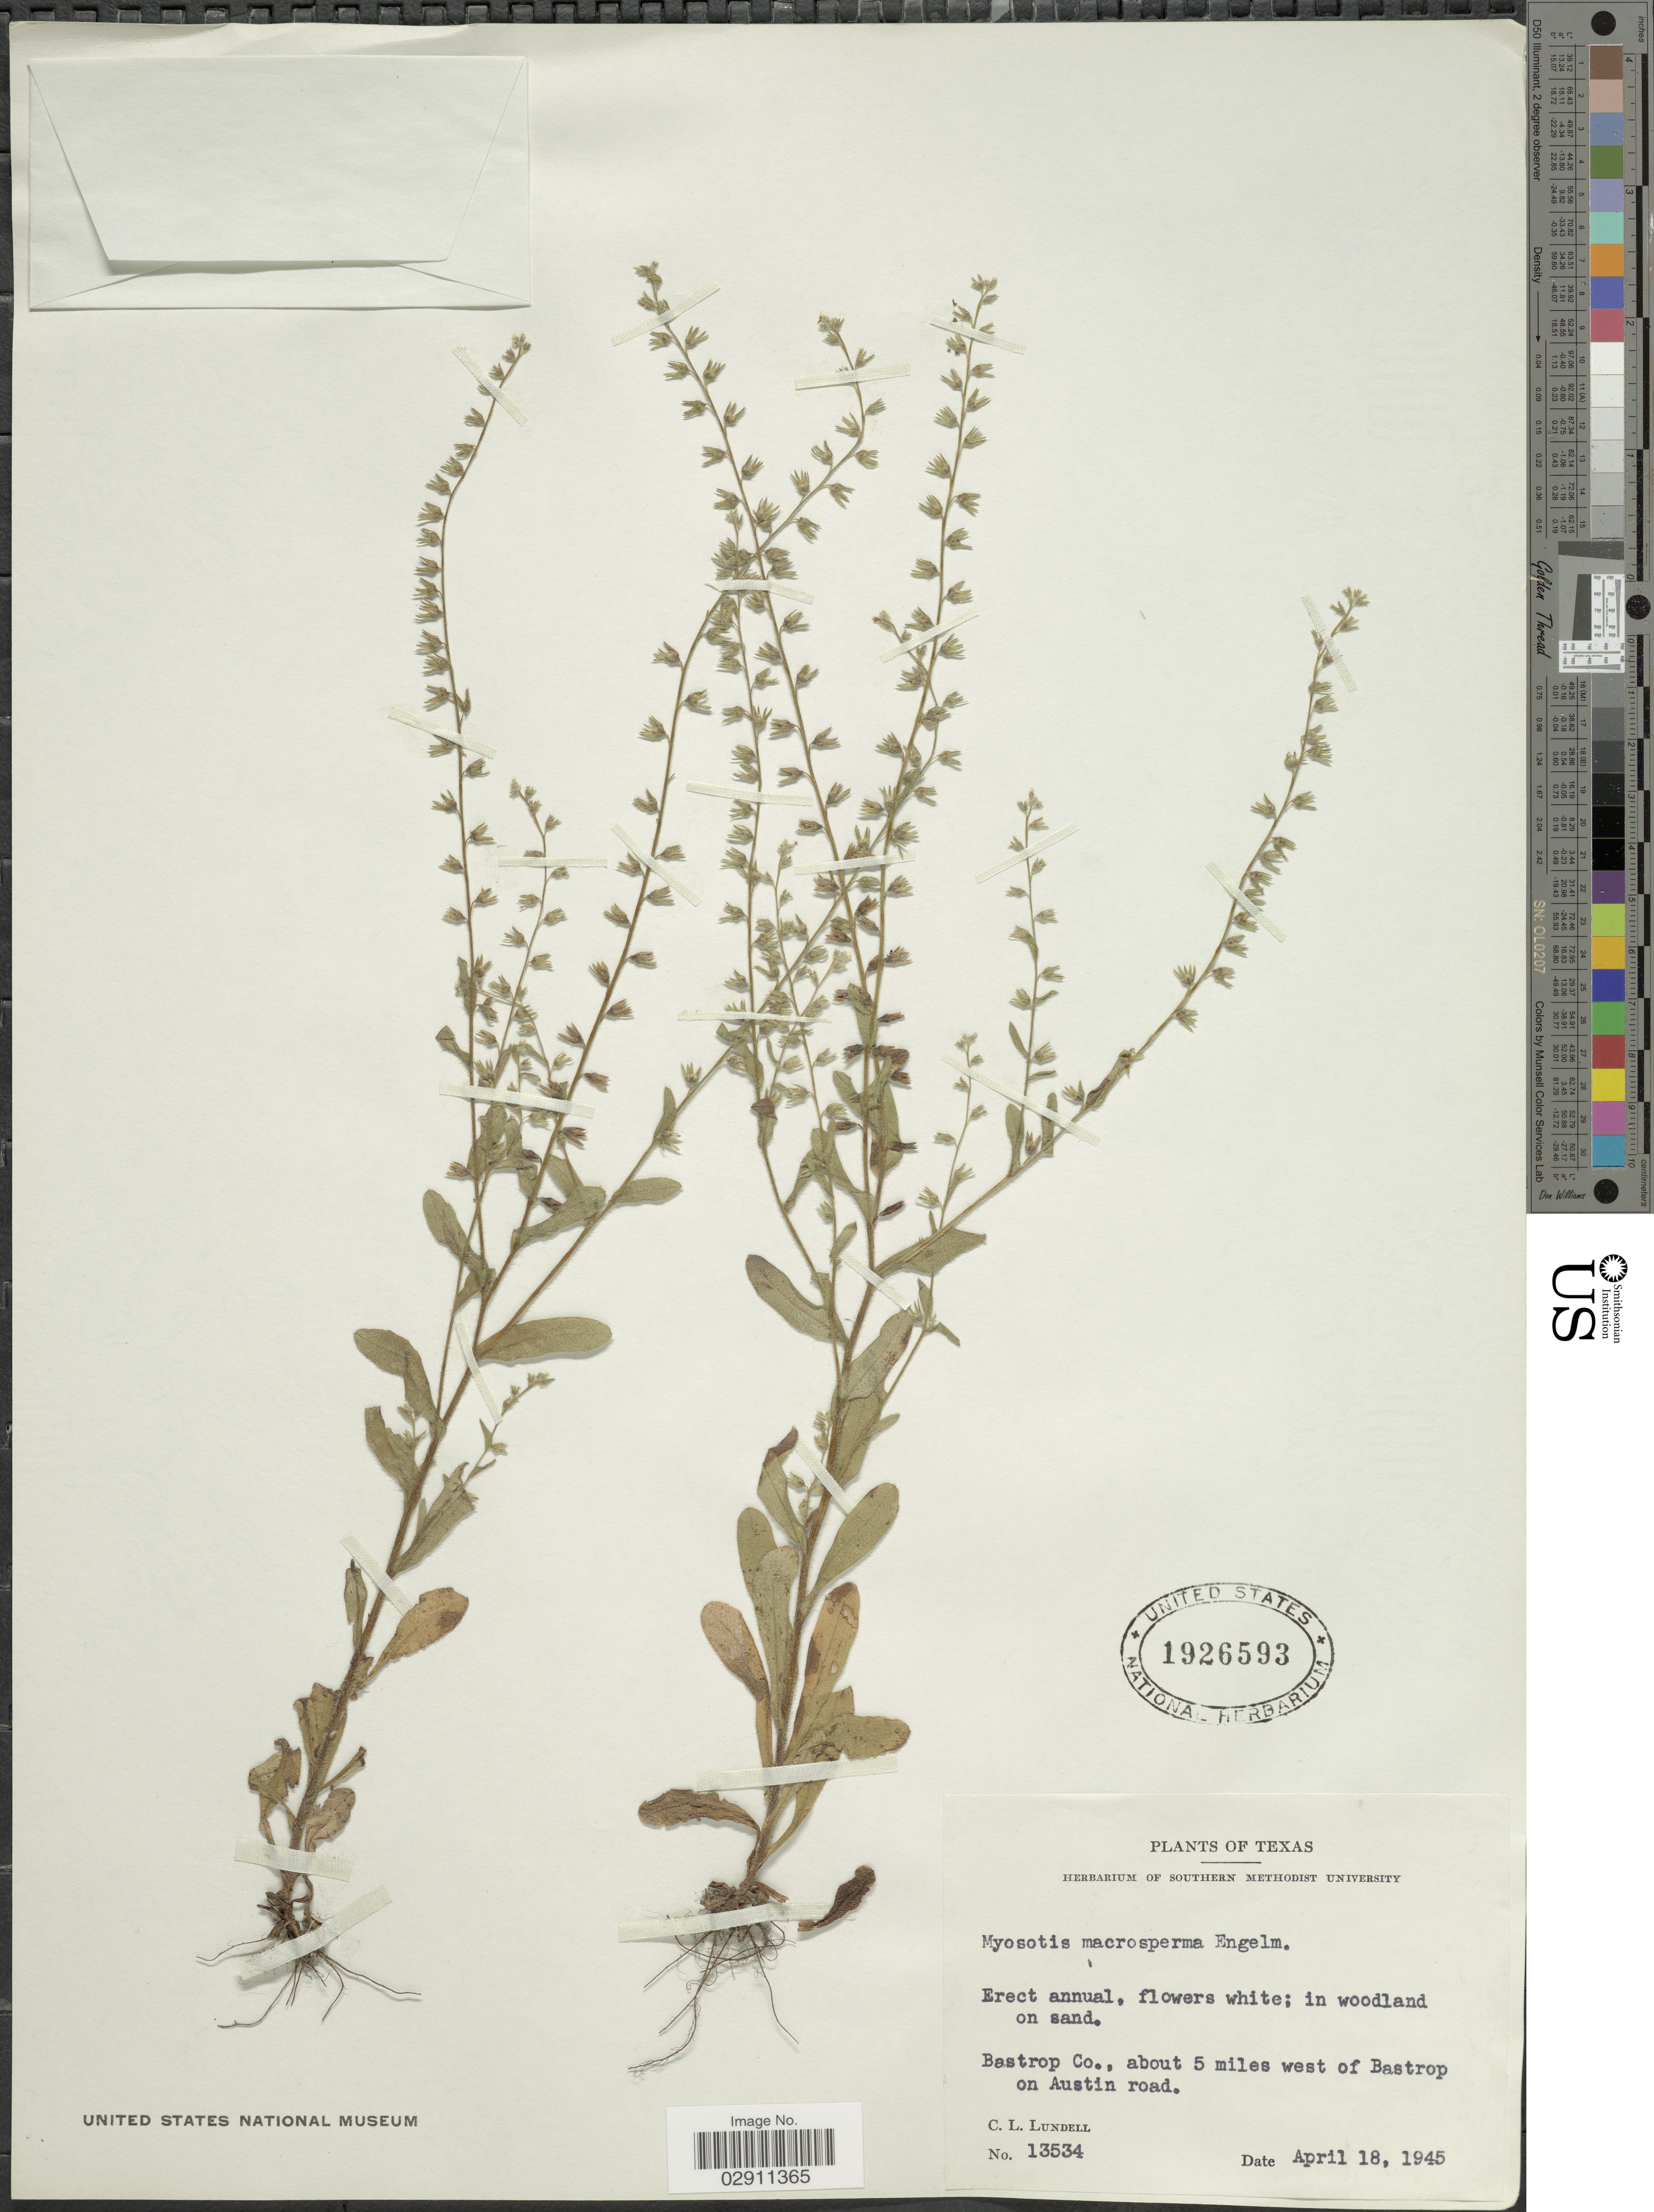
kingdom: Plantae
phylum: Tracheophyta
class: Magnoliopsida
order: Boraginales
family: Boraginaceae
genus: Myosotis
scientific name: Myosotis verna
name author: Nutt.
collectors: C. L. Lundell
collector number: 13534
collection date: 1945-04-18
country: United States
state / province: Texas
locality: Bastrop Co., about 5 miles west of Bastrop on Austin road.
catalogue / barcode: US 1926593